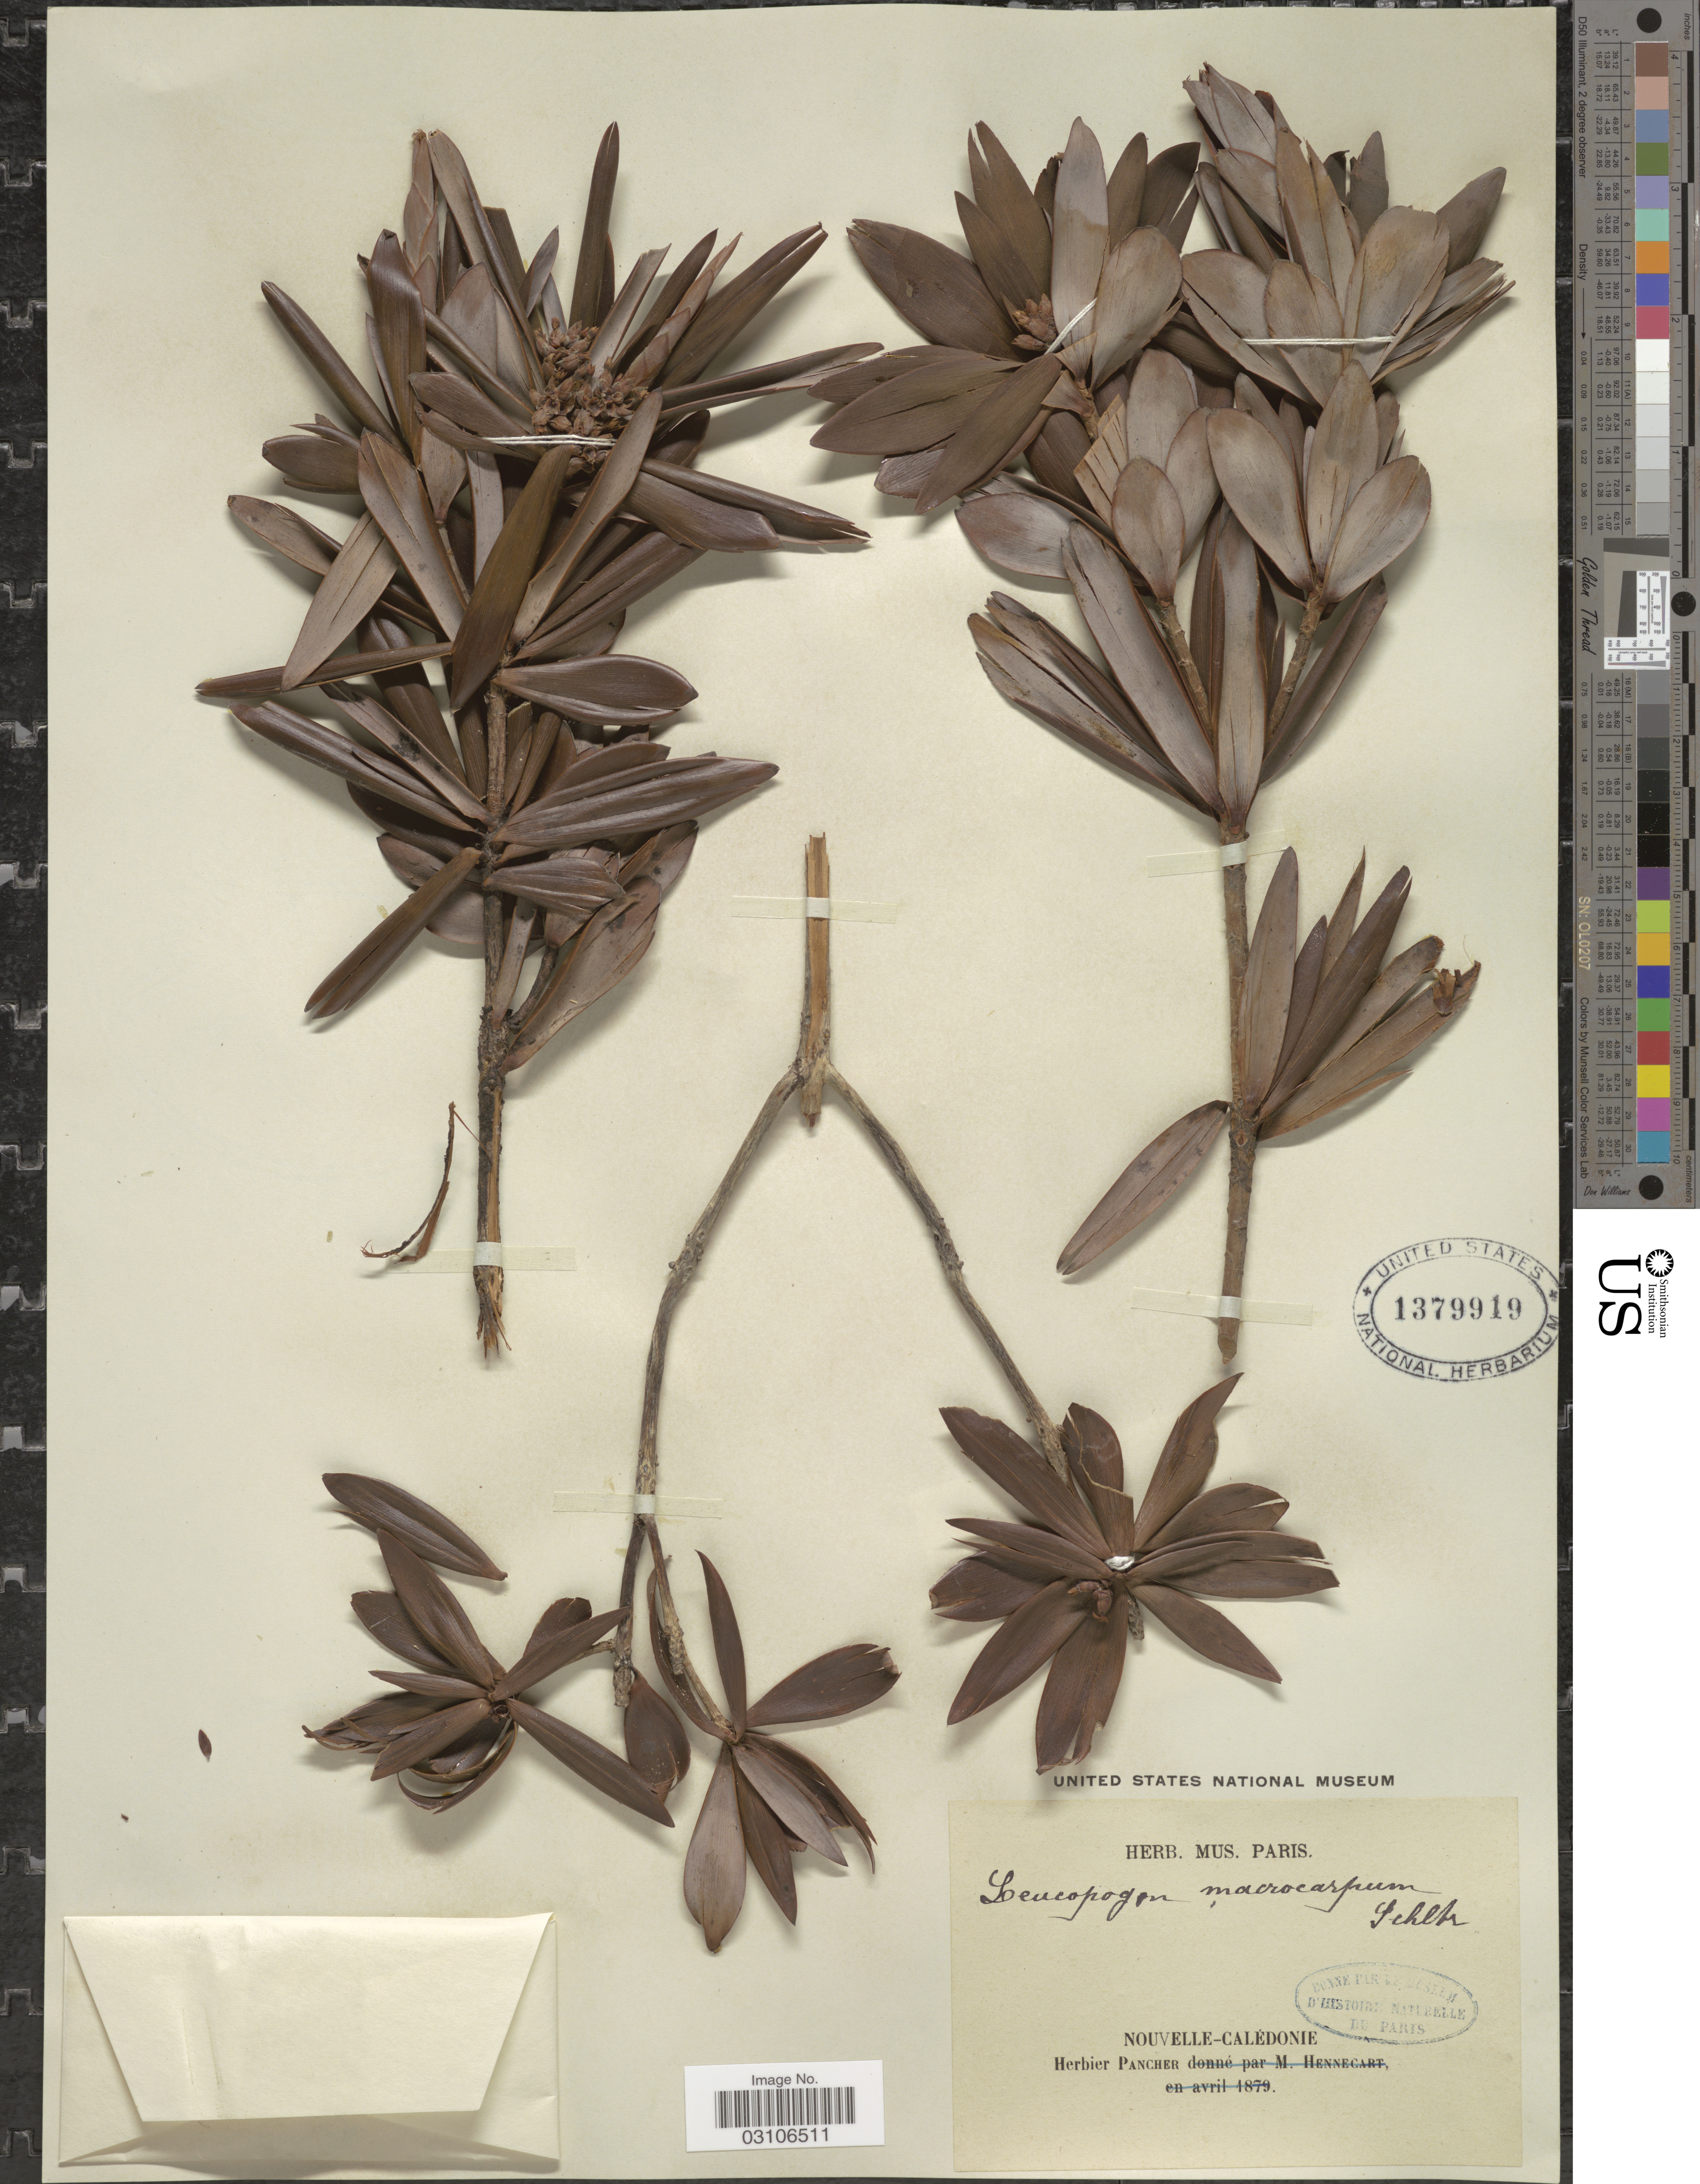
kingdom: Plantae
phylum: Tracheophyta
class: Magnoliopsida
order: Ericales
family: Ericaceae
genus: Styphelia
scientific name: Styphelia macrocarpa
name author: (Schltr.) Sleumer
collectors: Ex herb. Pancher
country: New Caledonia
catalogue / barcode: US 1379919